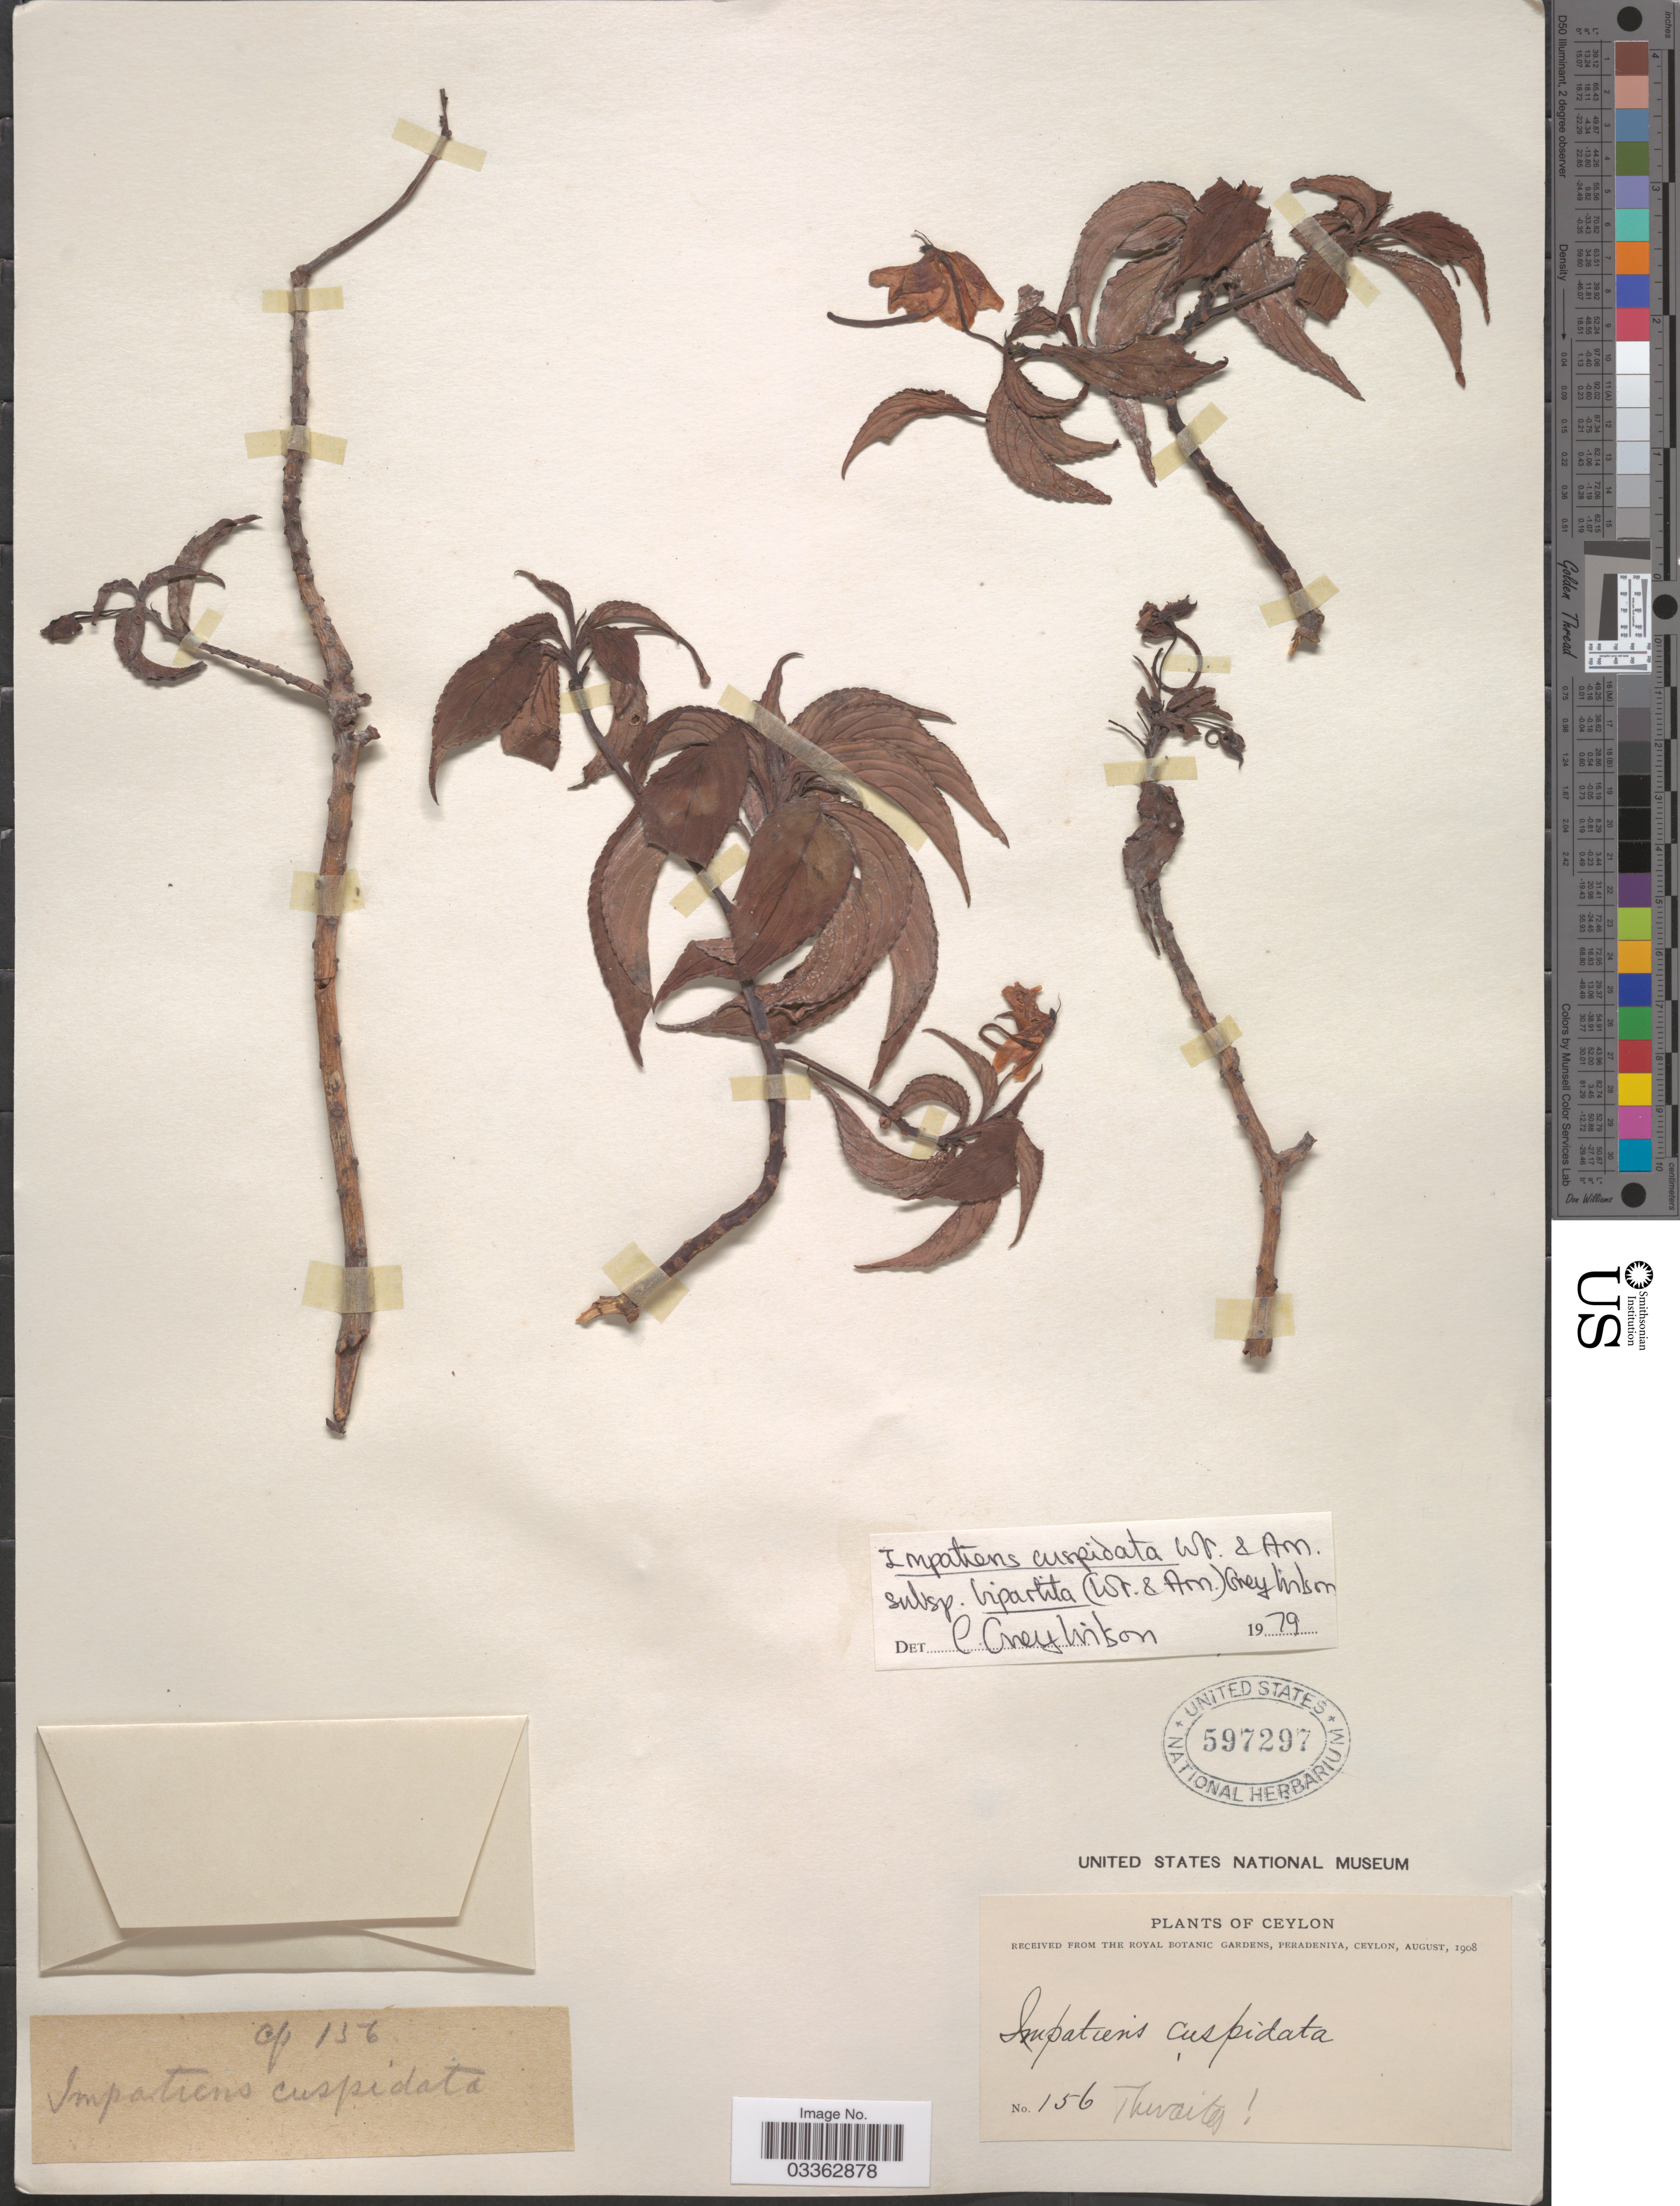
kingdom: Plantae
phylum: Tracheophyta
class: Magnoliopsida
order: Ericales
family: Balsaminaceae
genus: Impatiens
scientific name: Impatiens cuspidata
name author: Wight & Arn.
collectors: Thwaites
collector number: CP156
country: Sri Lanka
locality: Ceylon.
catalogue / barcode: US 597297